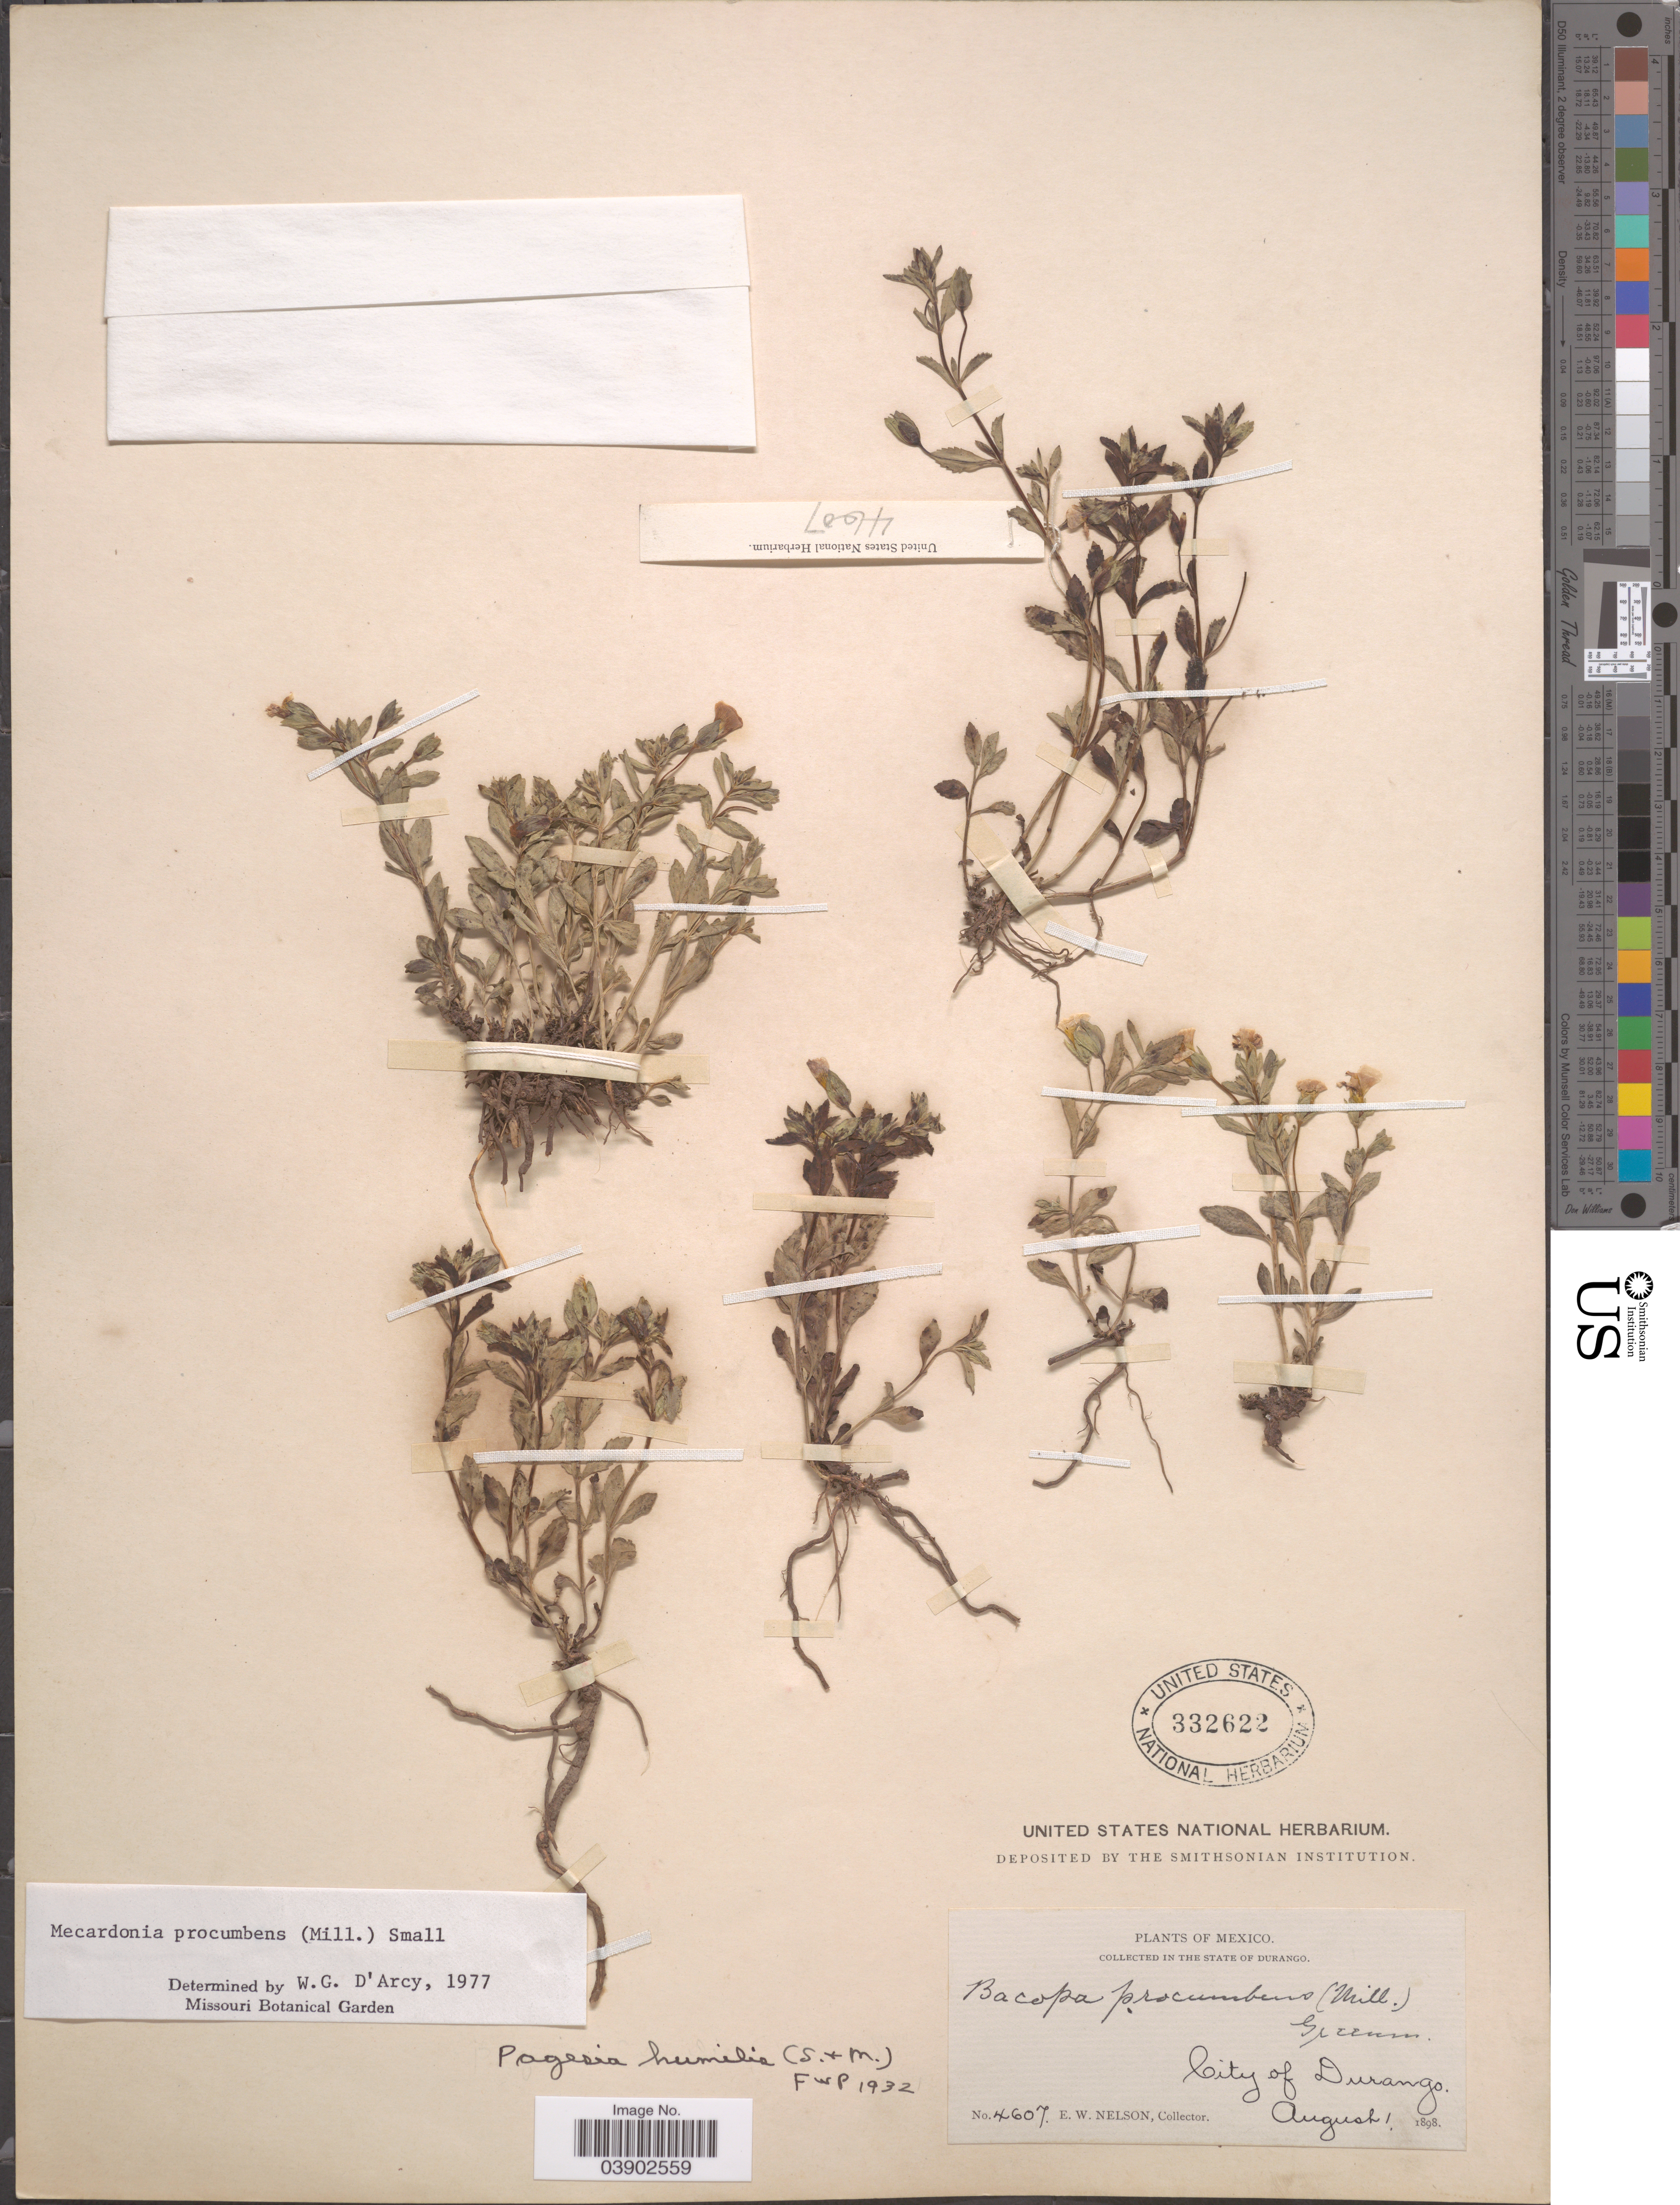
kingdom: Plantae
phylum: Tracheophyta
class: Magnoliopsida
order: Lamiales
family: Plantaginaceae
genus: Mecardonia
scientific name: Mecardonia procumbens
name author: (Mill.) Small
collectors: E. W. Nelson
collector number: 4607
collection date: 1898-08-01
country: Mexico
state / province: Durango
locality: City of Durango.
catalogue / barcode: US 332622